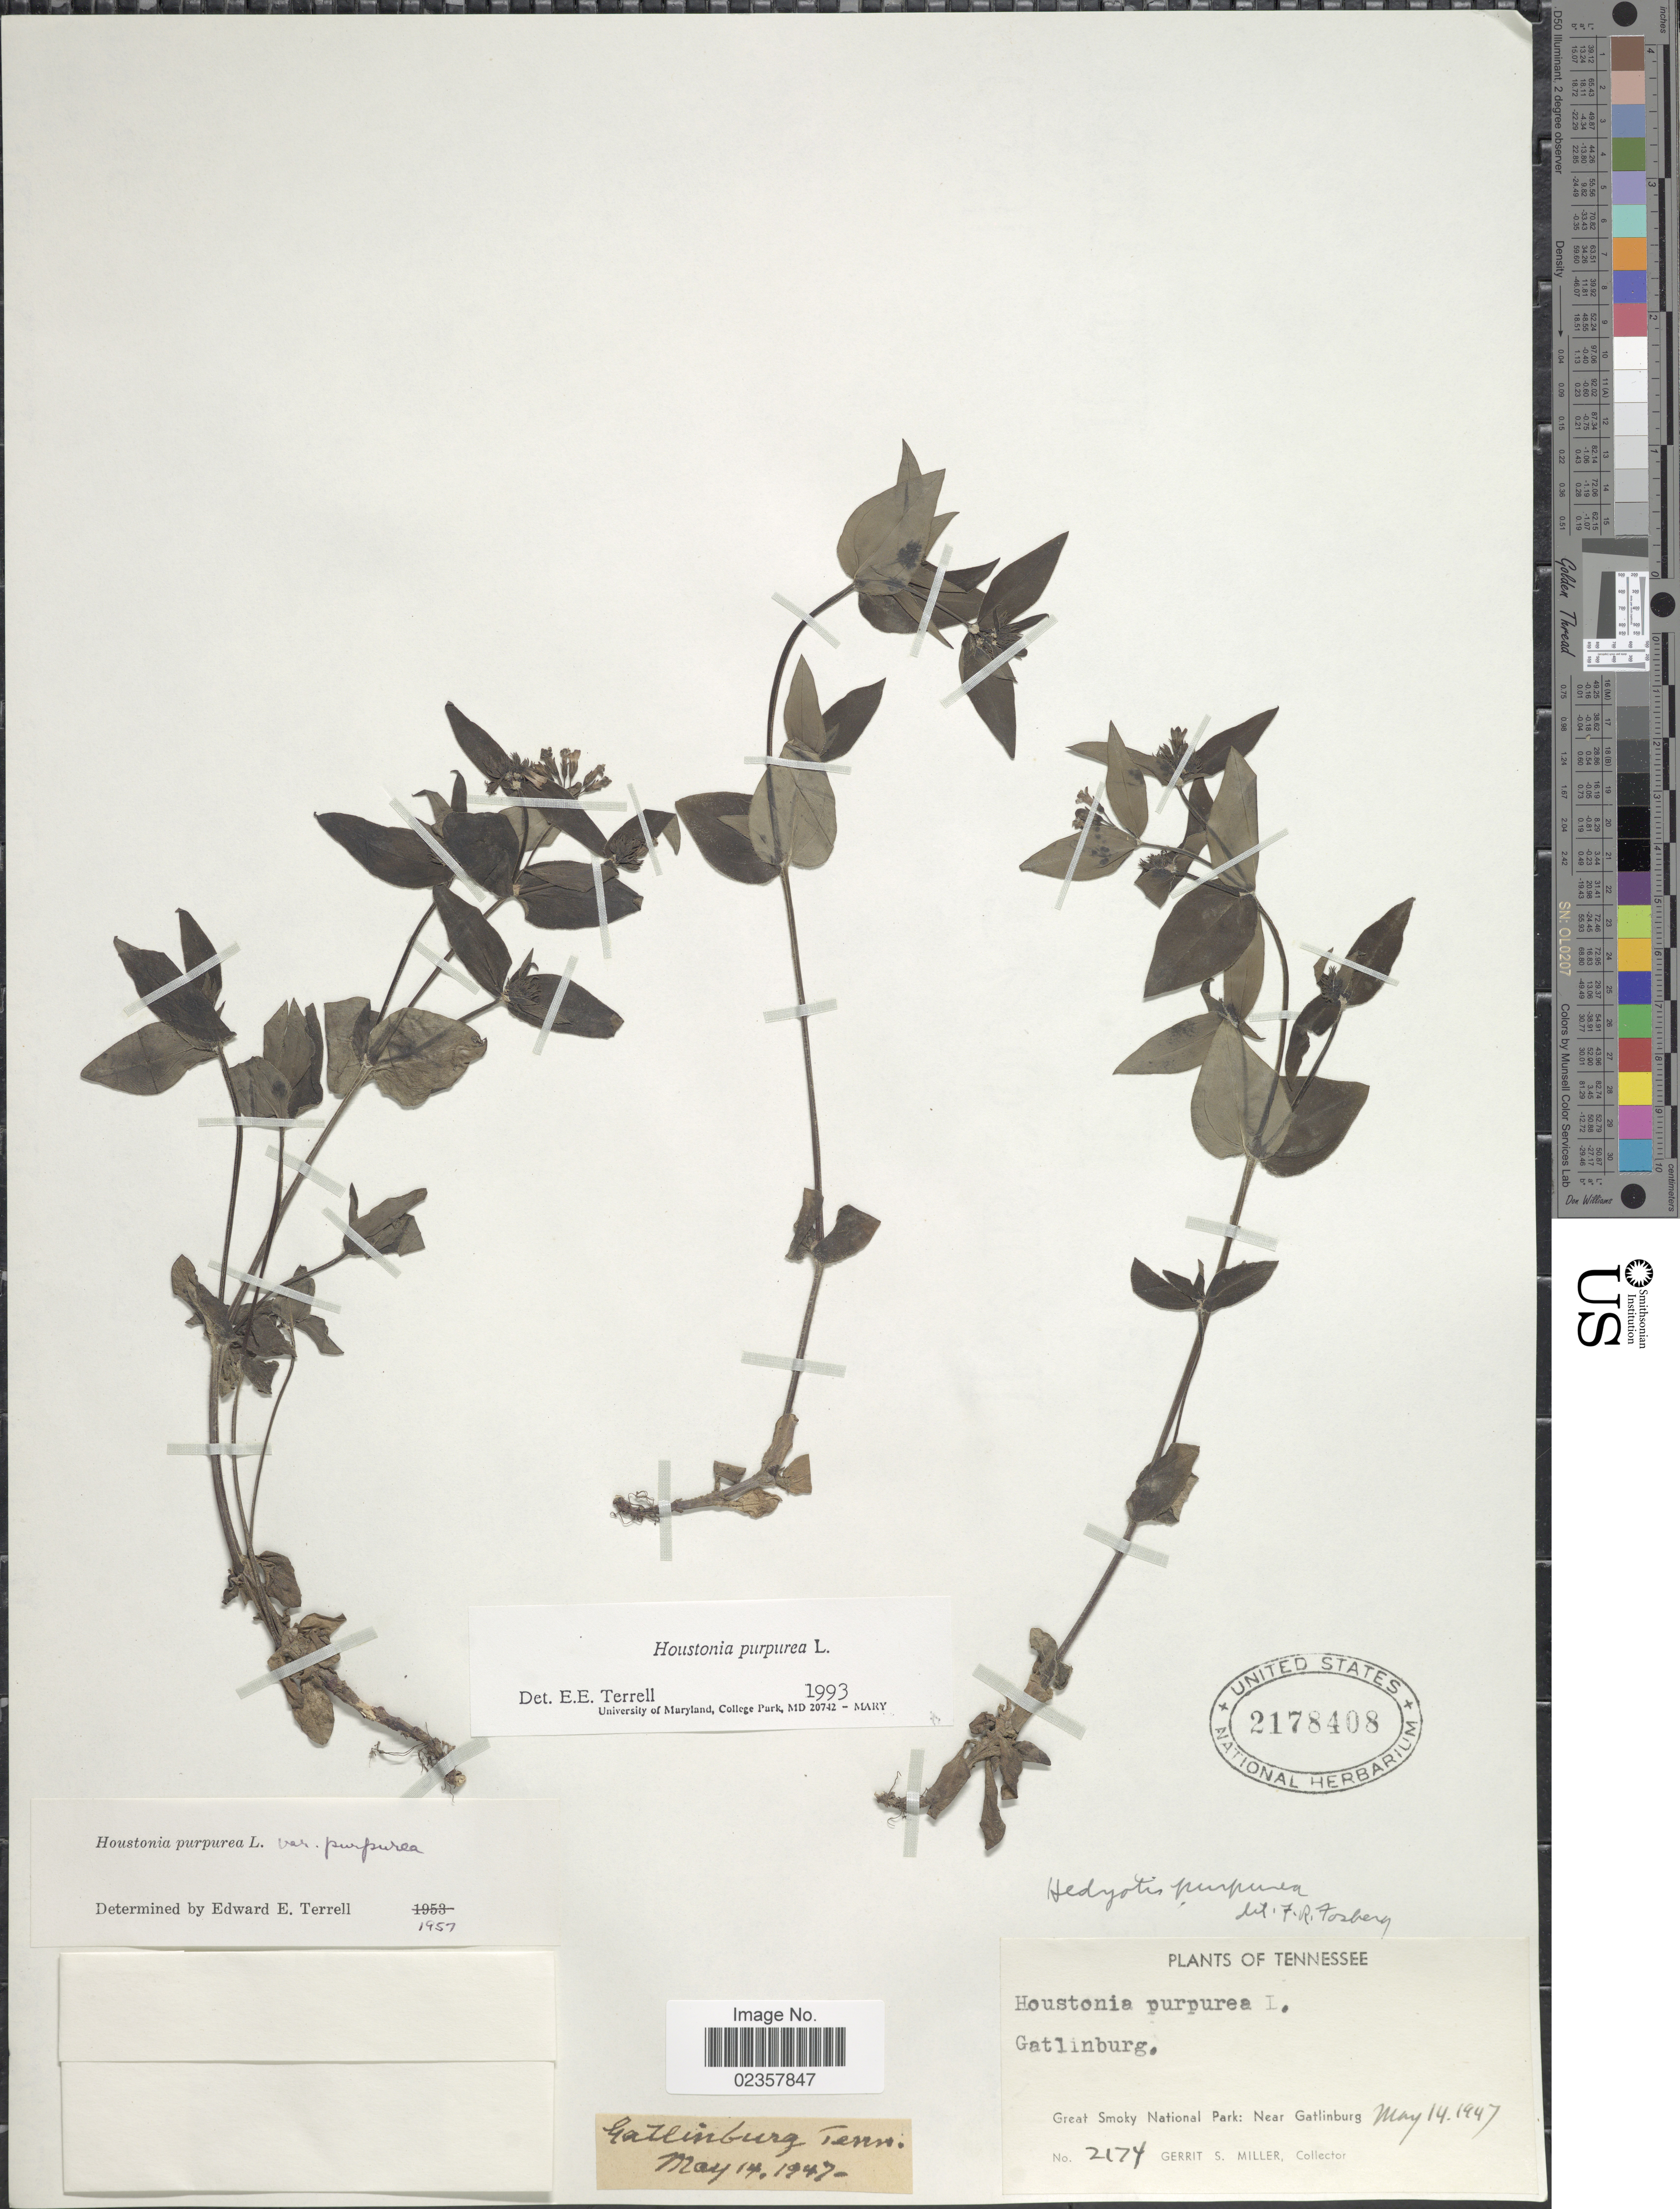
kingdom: Plantae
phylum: Tracheophyta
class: Magnoliopsida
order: Gentianales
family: Rubiaceae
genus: Houstonia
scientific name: Houstonia purpurea var. purpurea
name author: L.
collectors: G. S. Miller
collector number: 2174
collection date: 1947-05-14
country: United States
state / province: Tennessee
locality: Gatlinburg, Great Smoky National Park: Near Gatlinburg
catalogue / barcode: US 2178408